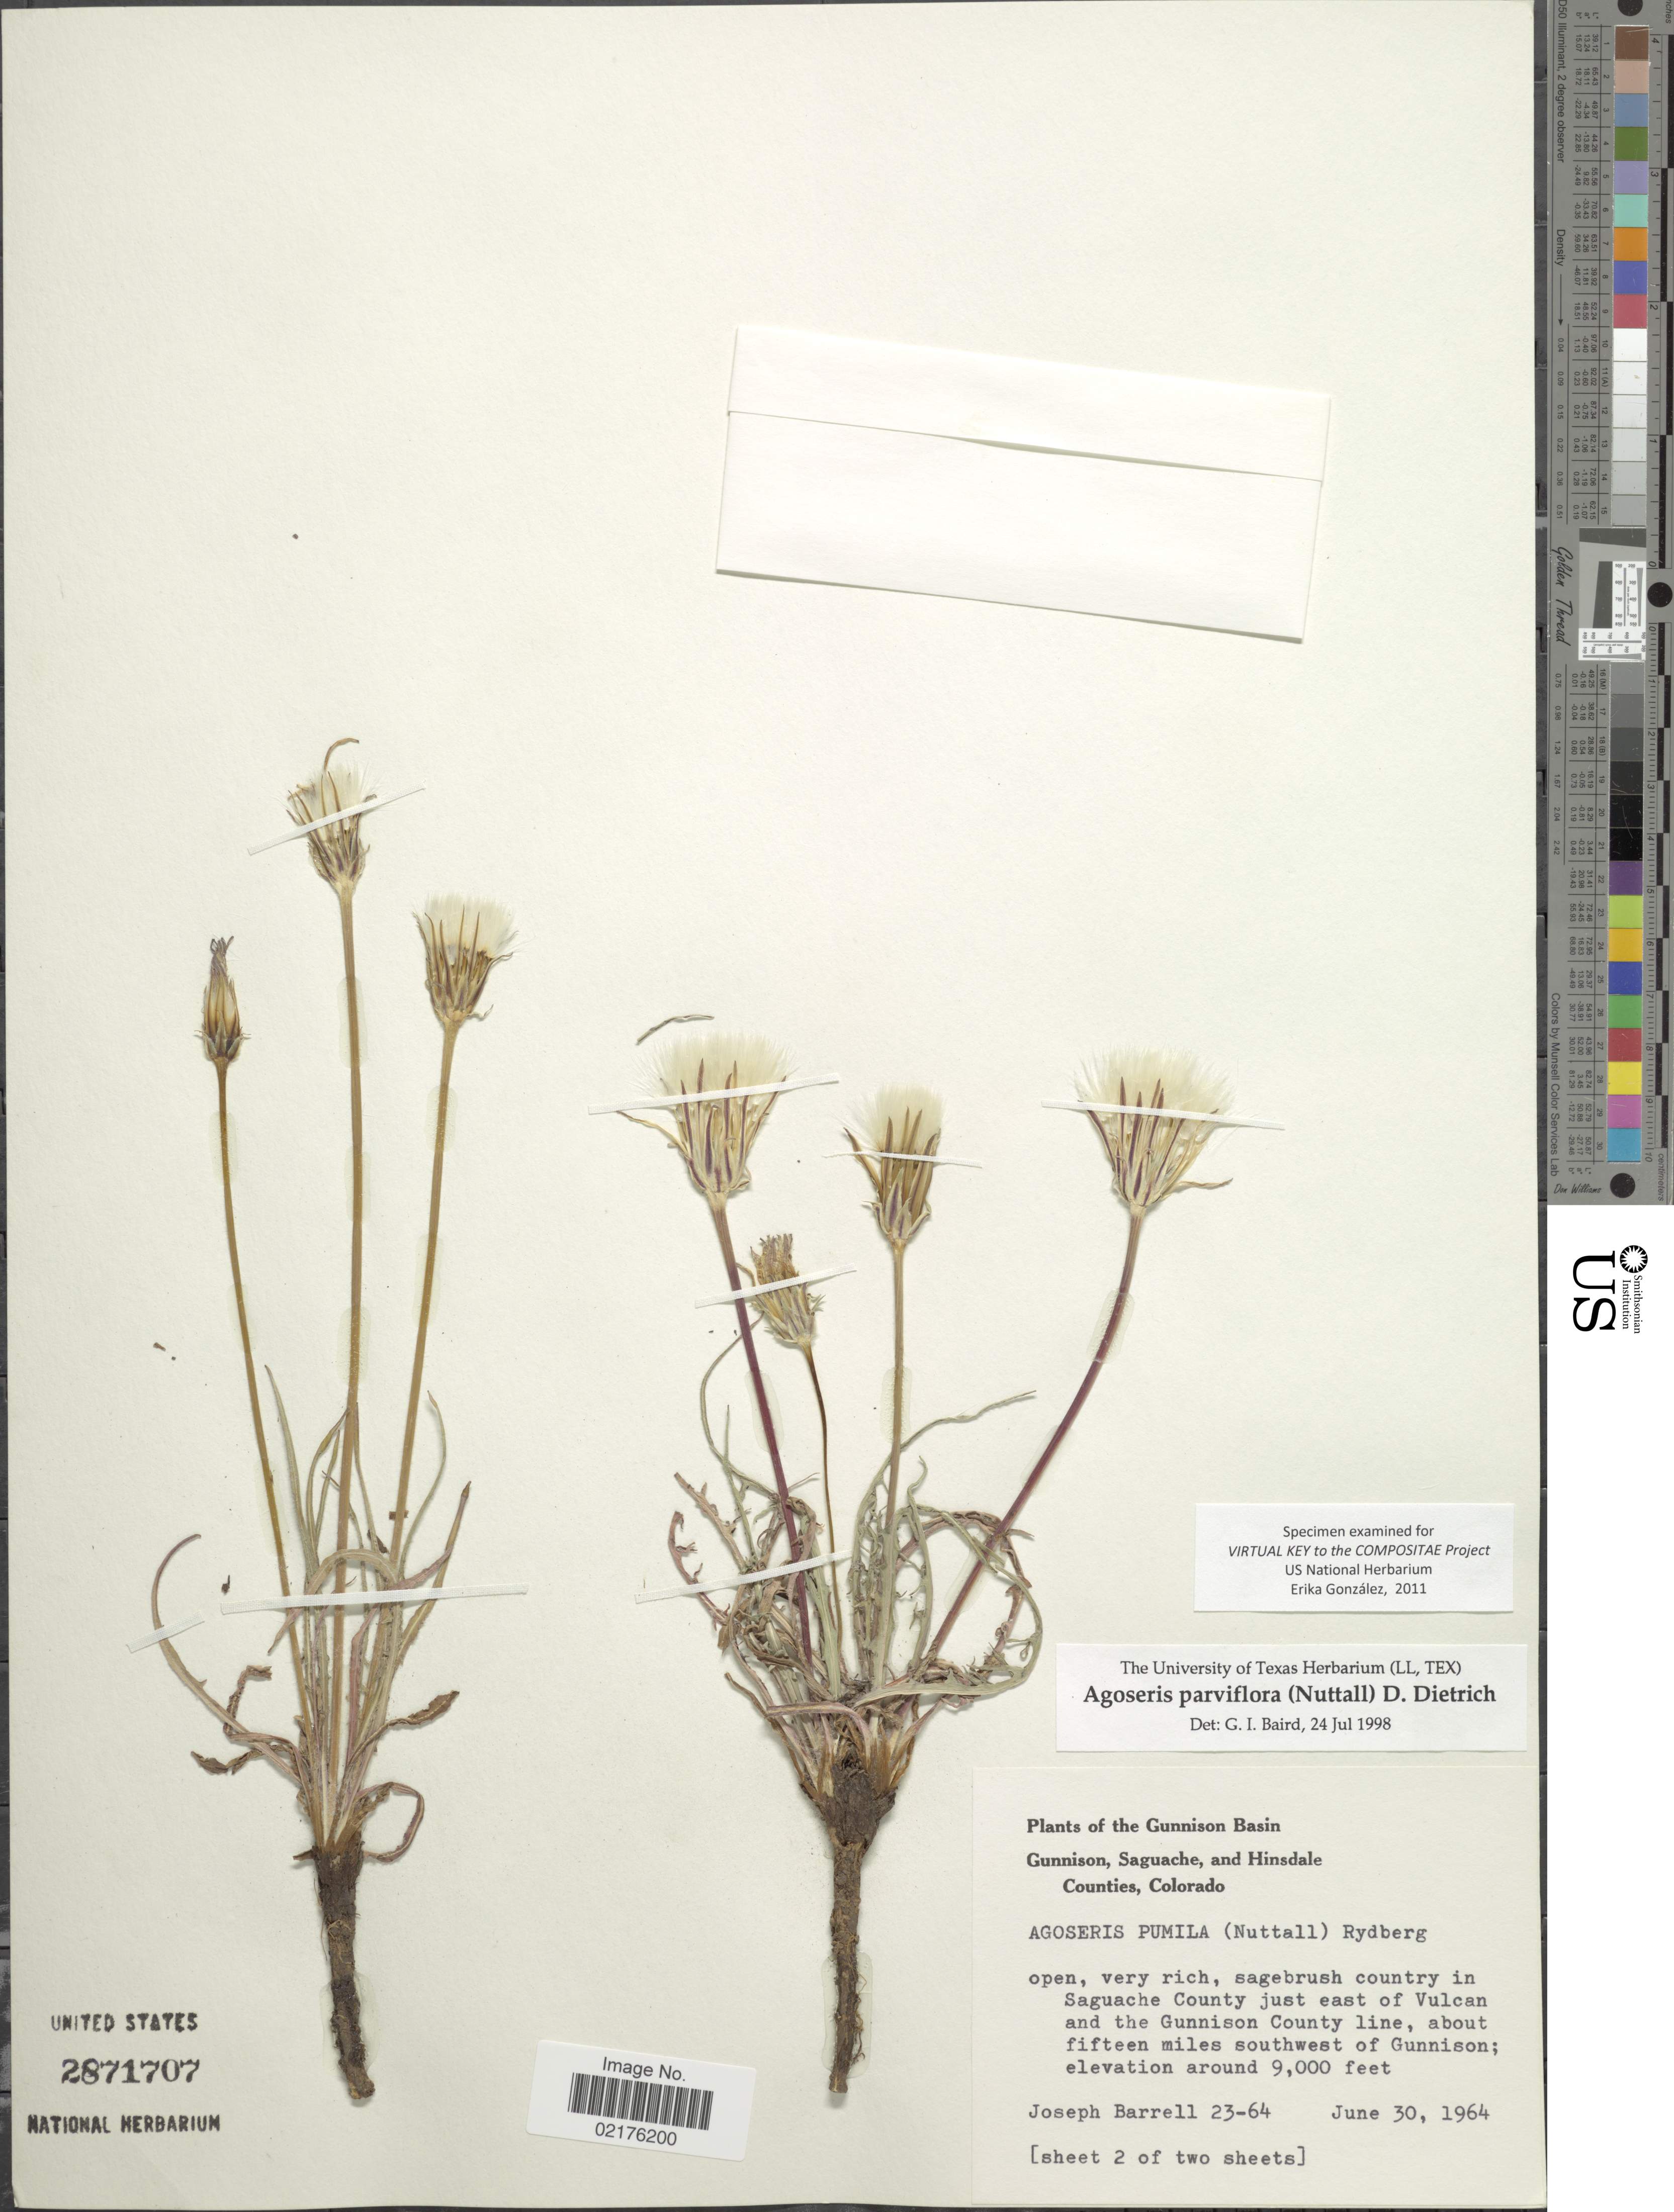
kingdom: Plantae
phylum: Tracheophyta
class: Magnoliopsida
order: Asterales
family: Asteraceae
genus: Agoseris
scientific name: Agoseris parviflora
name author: (Nutt.) D. Dietr.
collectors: J. Barrell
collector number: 23-64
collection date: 1964-06-30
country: United States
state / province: Colorado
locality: The Gunnison Basin, Gunnison, Saguache, and Hinsdale Counties, Colorado, In Saguache County just east of Vulcan and the Gunnison County line, about fifteen miles southwest of Gunnison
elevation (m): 2743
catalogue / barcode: US 2871707